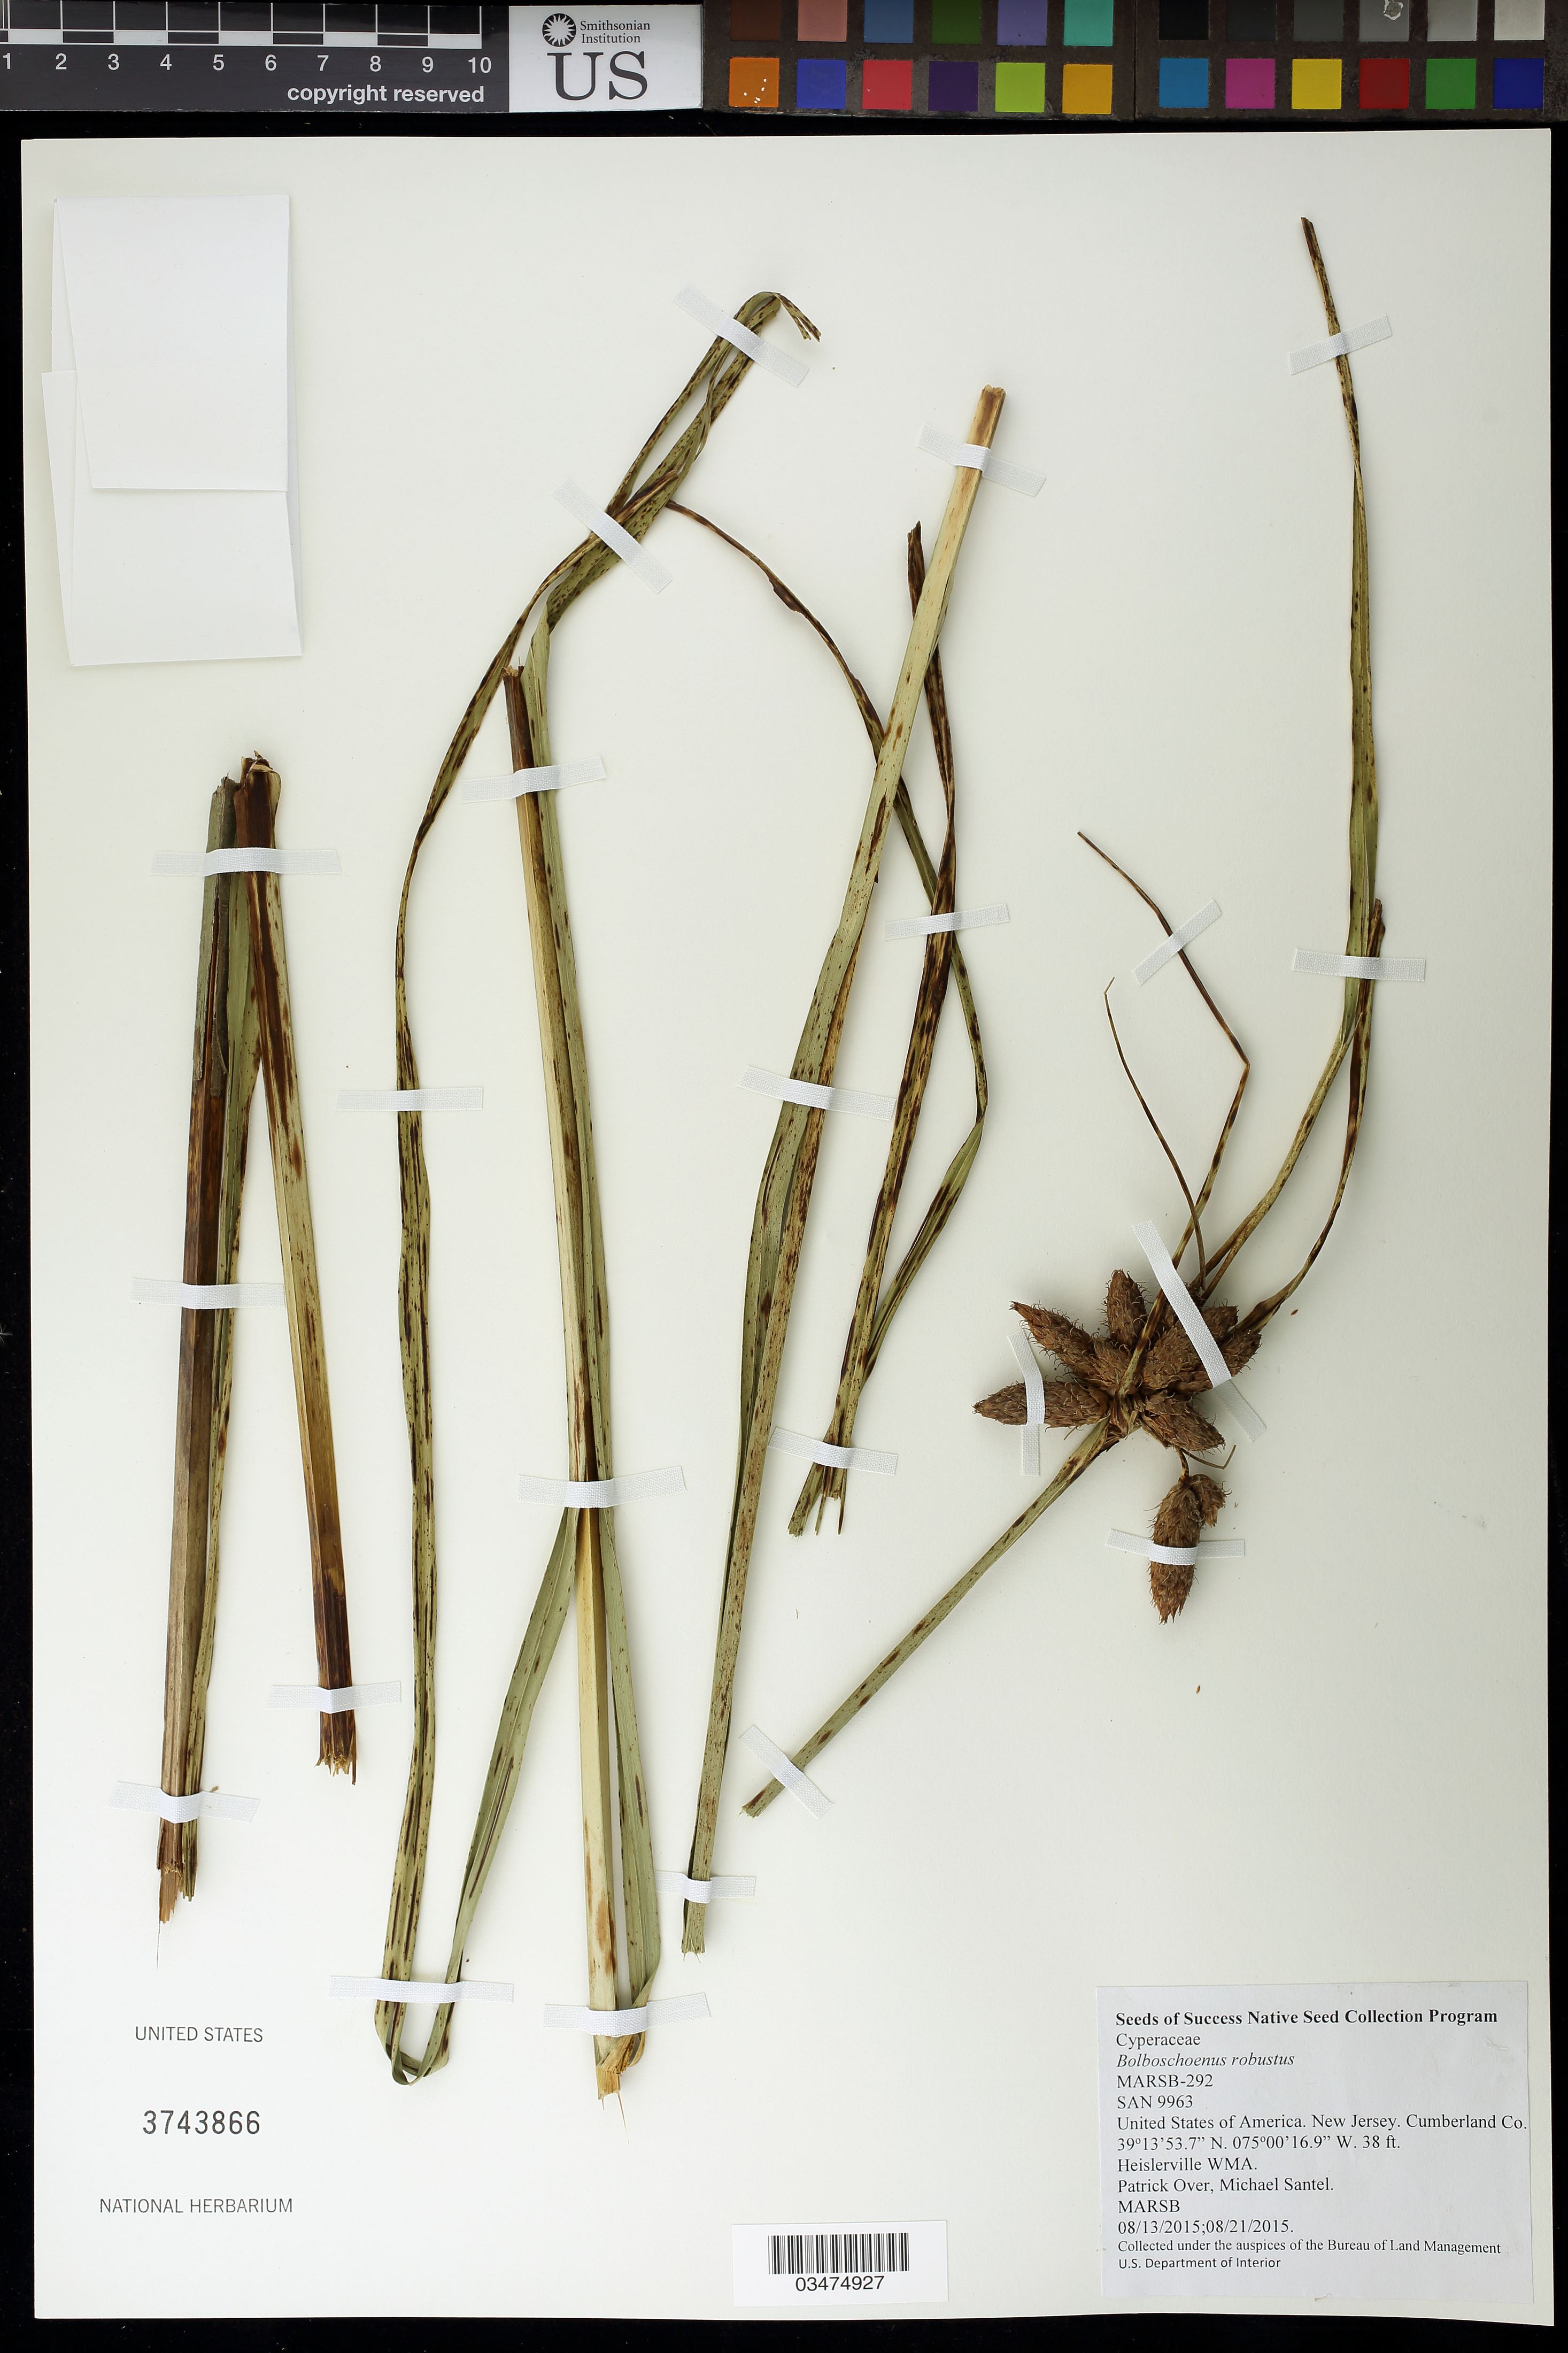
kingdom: Plantae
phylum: Tracheophyta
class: Liliopsida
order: Poales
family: Cyperaceae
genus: Bolboschoenus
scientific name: Bolboschoenus robustus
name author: (Pursh) Soják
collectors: P. Over & M. Santel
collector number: MARSB-292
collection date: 2015-08-13,2015-08-21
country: United States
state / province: New Jersey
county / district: Cumberland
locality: Heislerville WMA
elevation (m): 12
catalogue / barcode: US 3743866